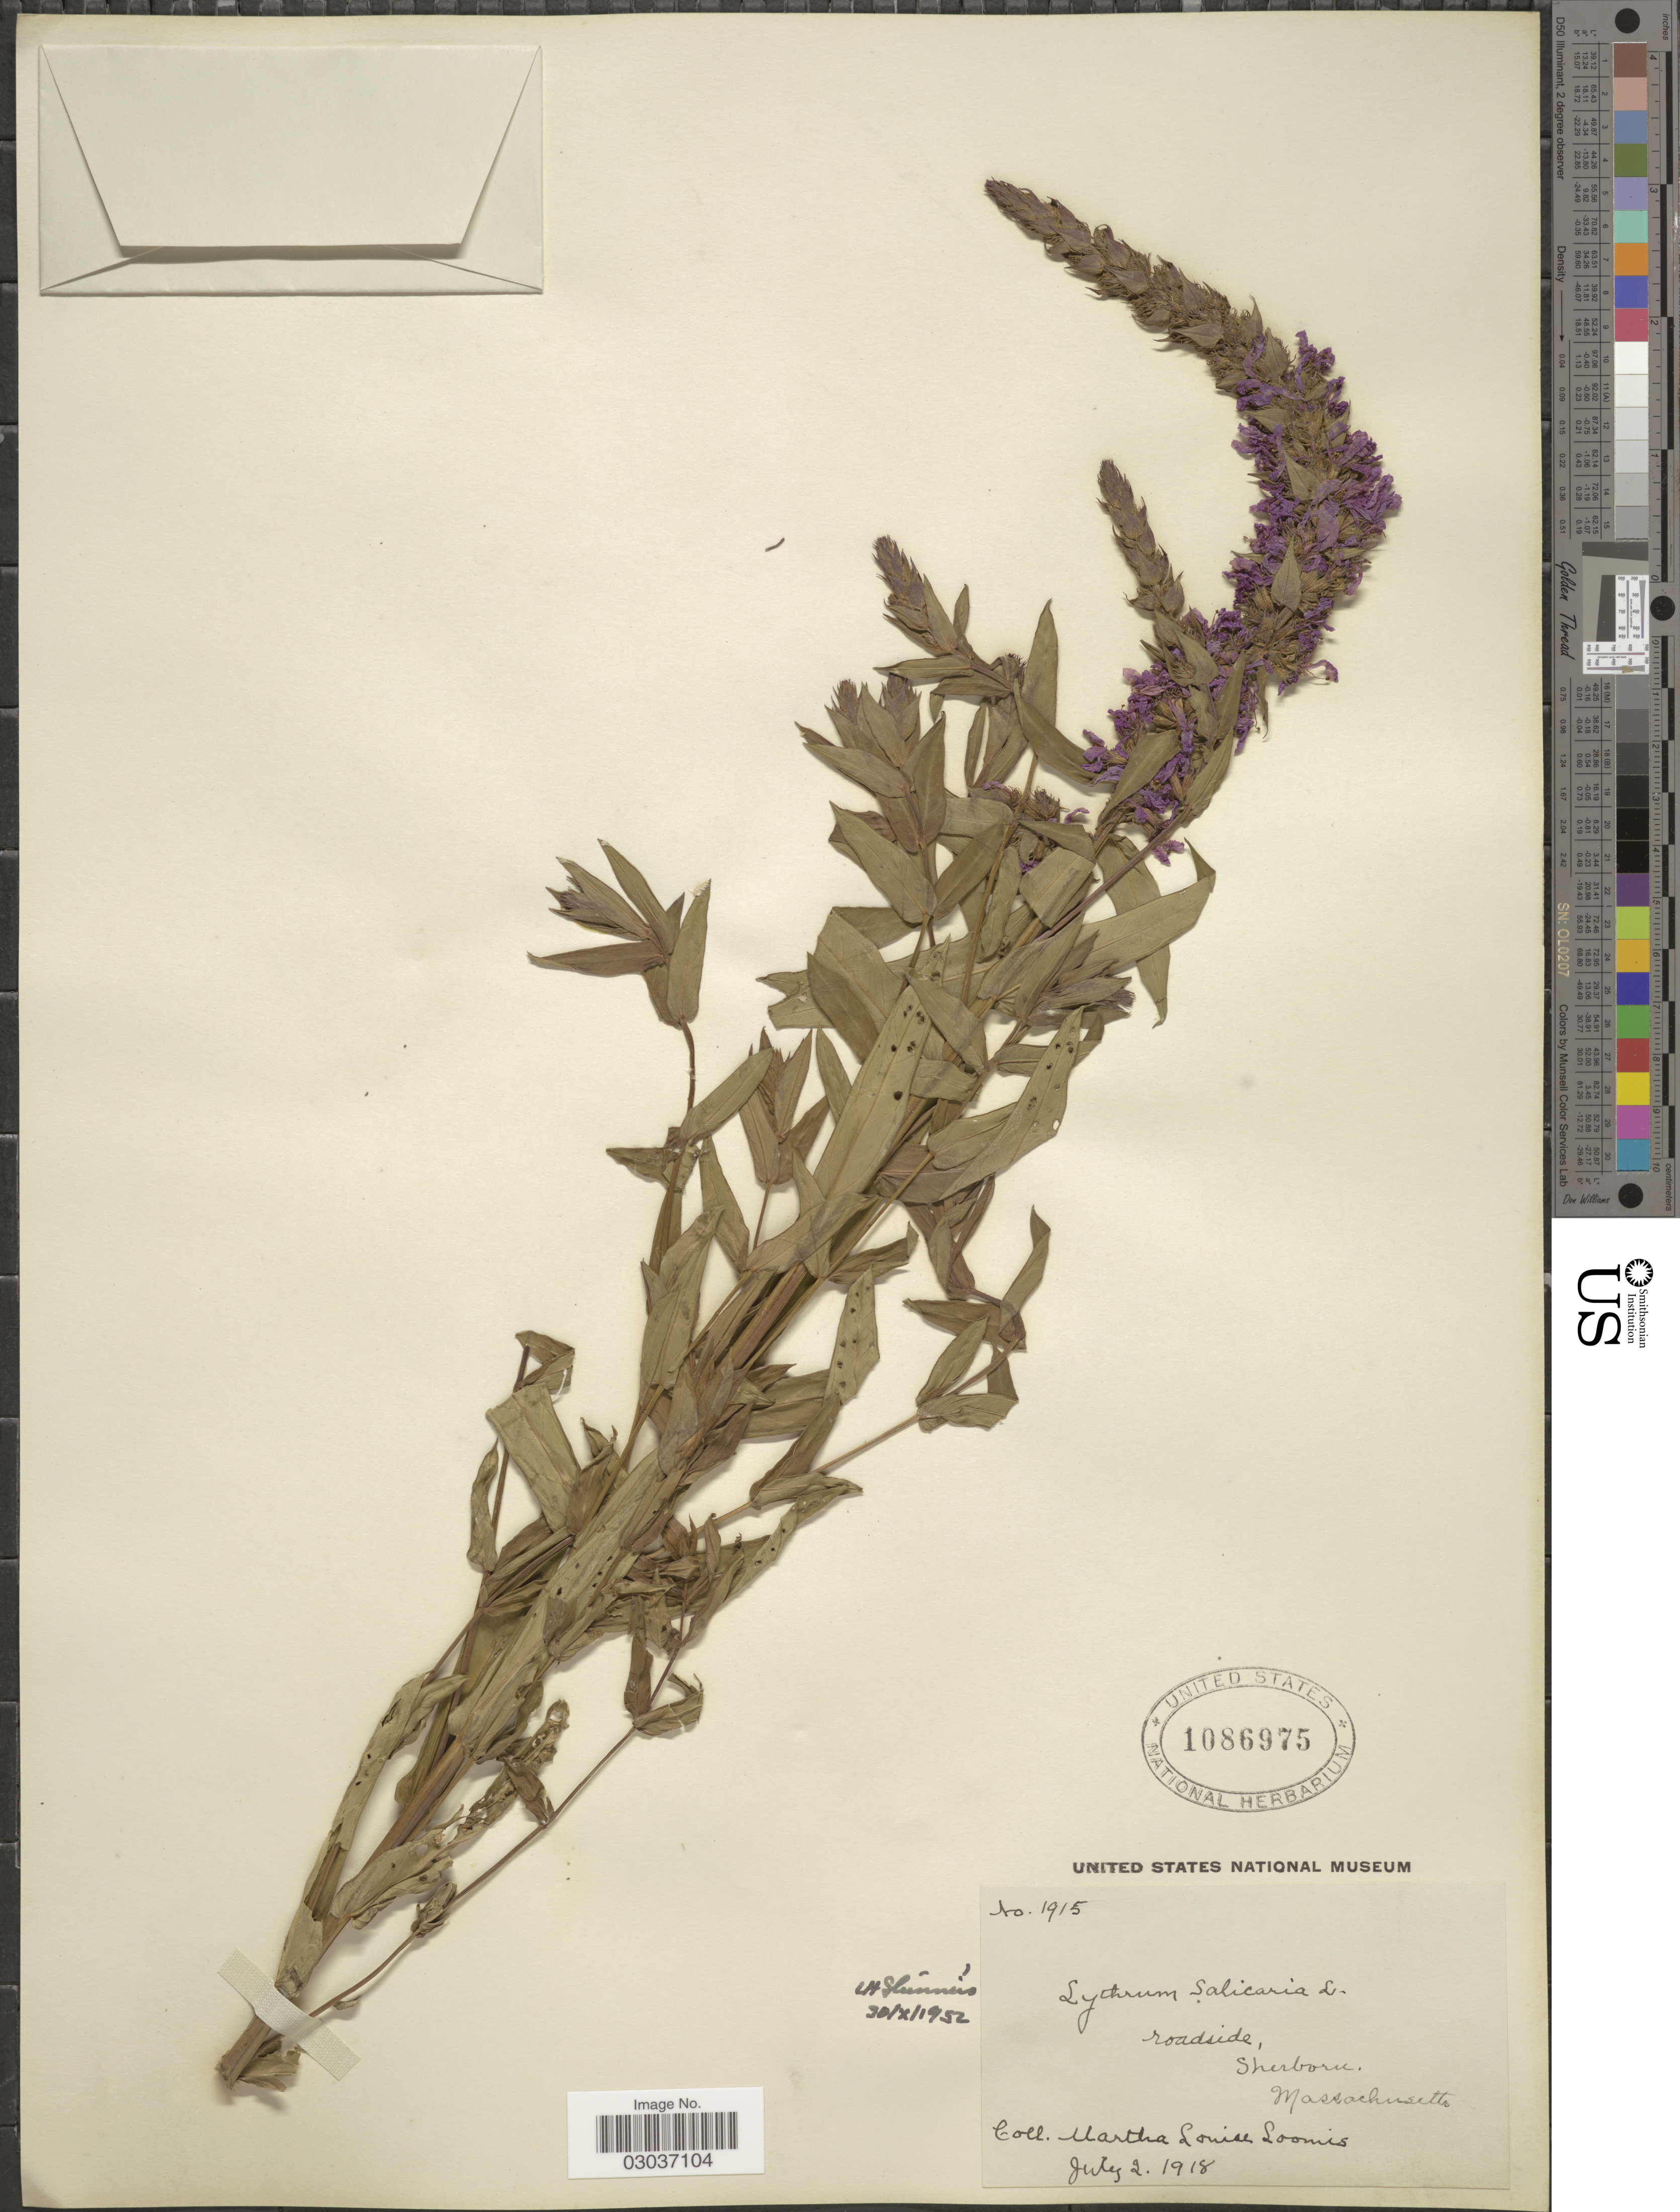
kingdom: Plantae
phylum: Tracheophyta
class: Magnoliopsida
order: Myrtales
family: Lythraceae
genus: Lythrum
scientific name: Lythrum salicaria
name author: L.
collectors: M. L. Loomis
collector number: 1915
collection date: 1918-07-02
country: United States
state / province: Massachusetts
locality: Sherborn.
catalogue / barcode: US 1086975